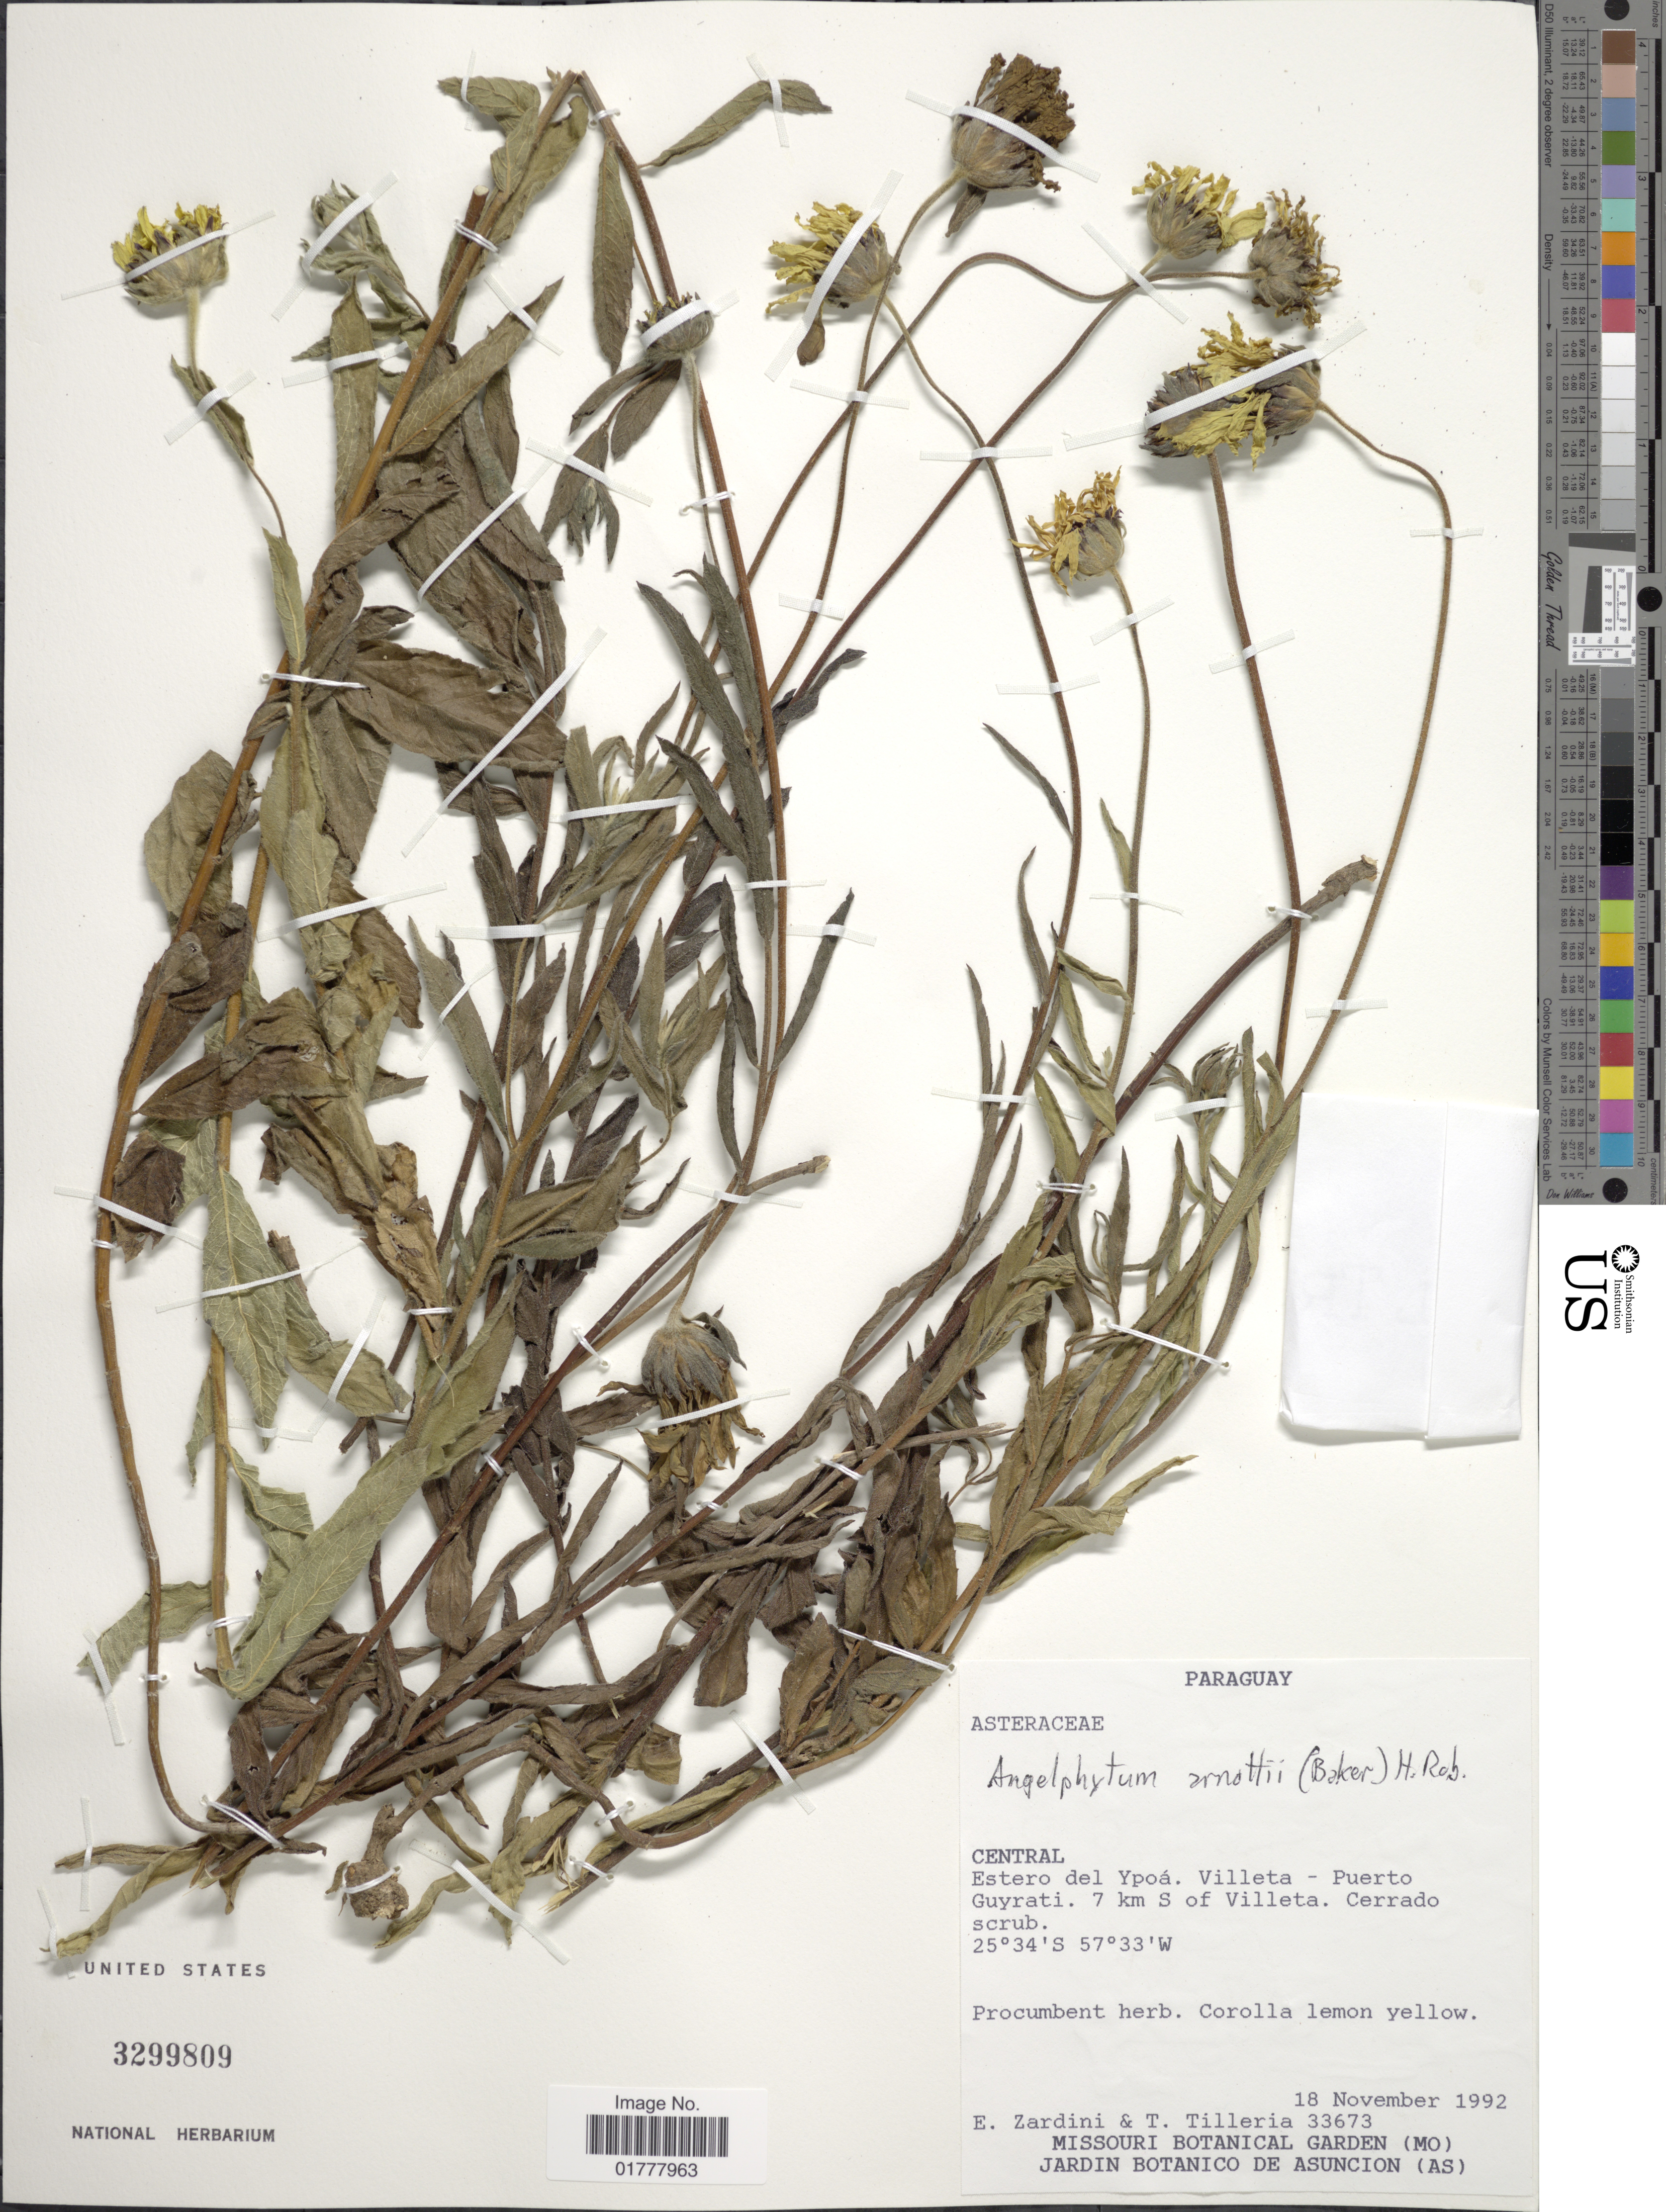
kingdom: Plantae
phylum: Tracheophyta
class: Magnoliopsida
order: Asterales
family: Asteraceae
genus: Angelphytum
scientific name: Angelphytum arnottii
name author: (Baker) H. Rob.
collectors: E. M. Zardini & T. Tilleria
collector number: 33673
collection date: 1992-11-18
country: Paraguay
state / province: Central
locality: Central, Estero del Ypoa, Villeta, Puerto Guyrati, 7 km S of Villeta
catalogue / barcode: US 3299809